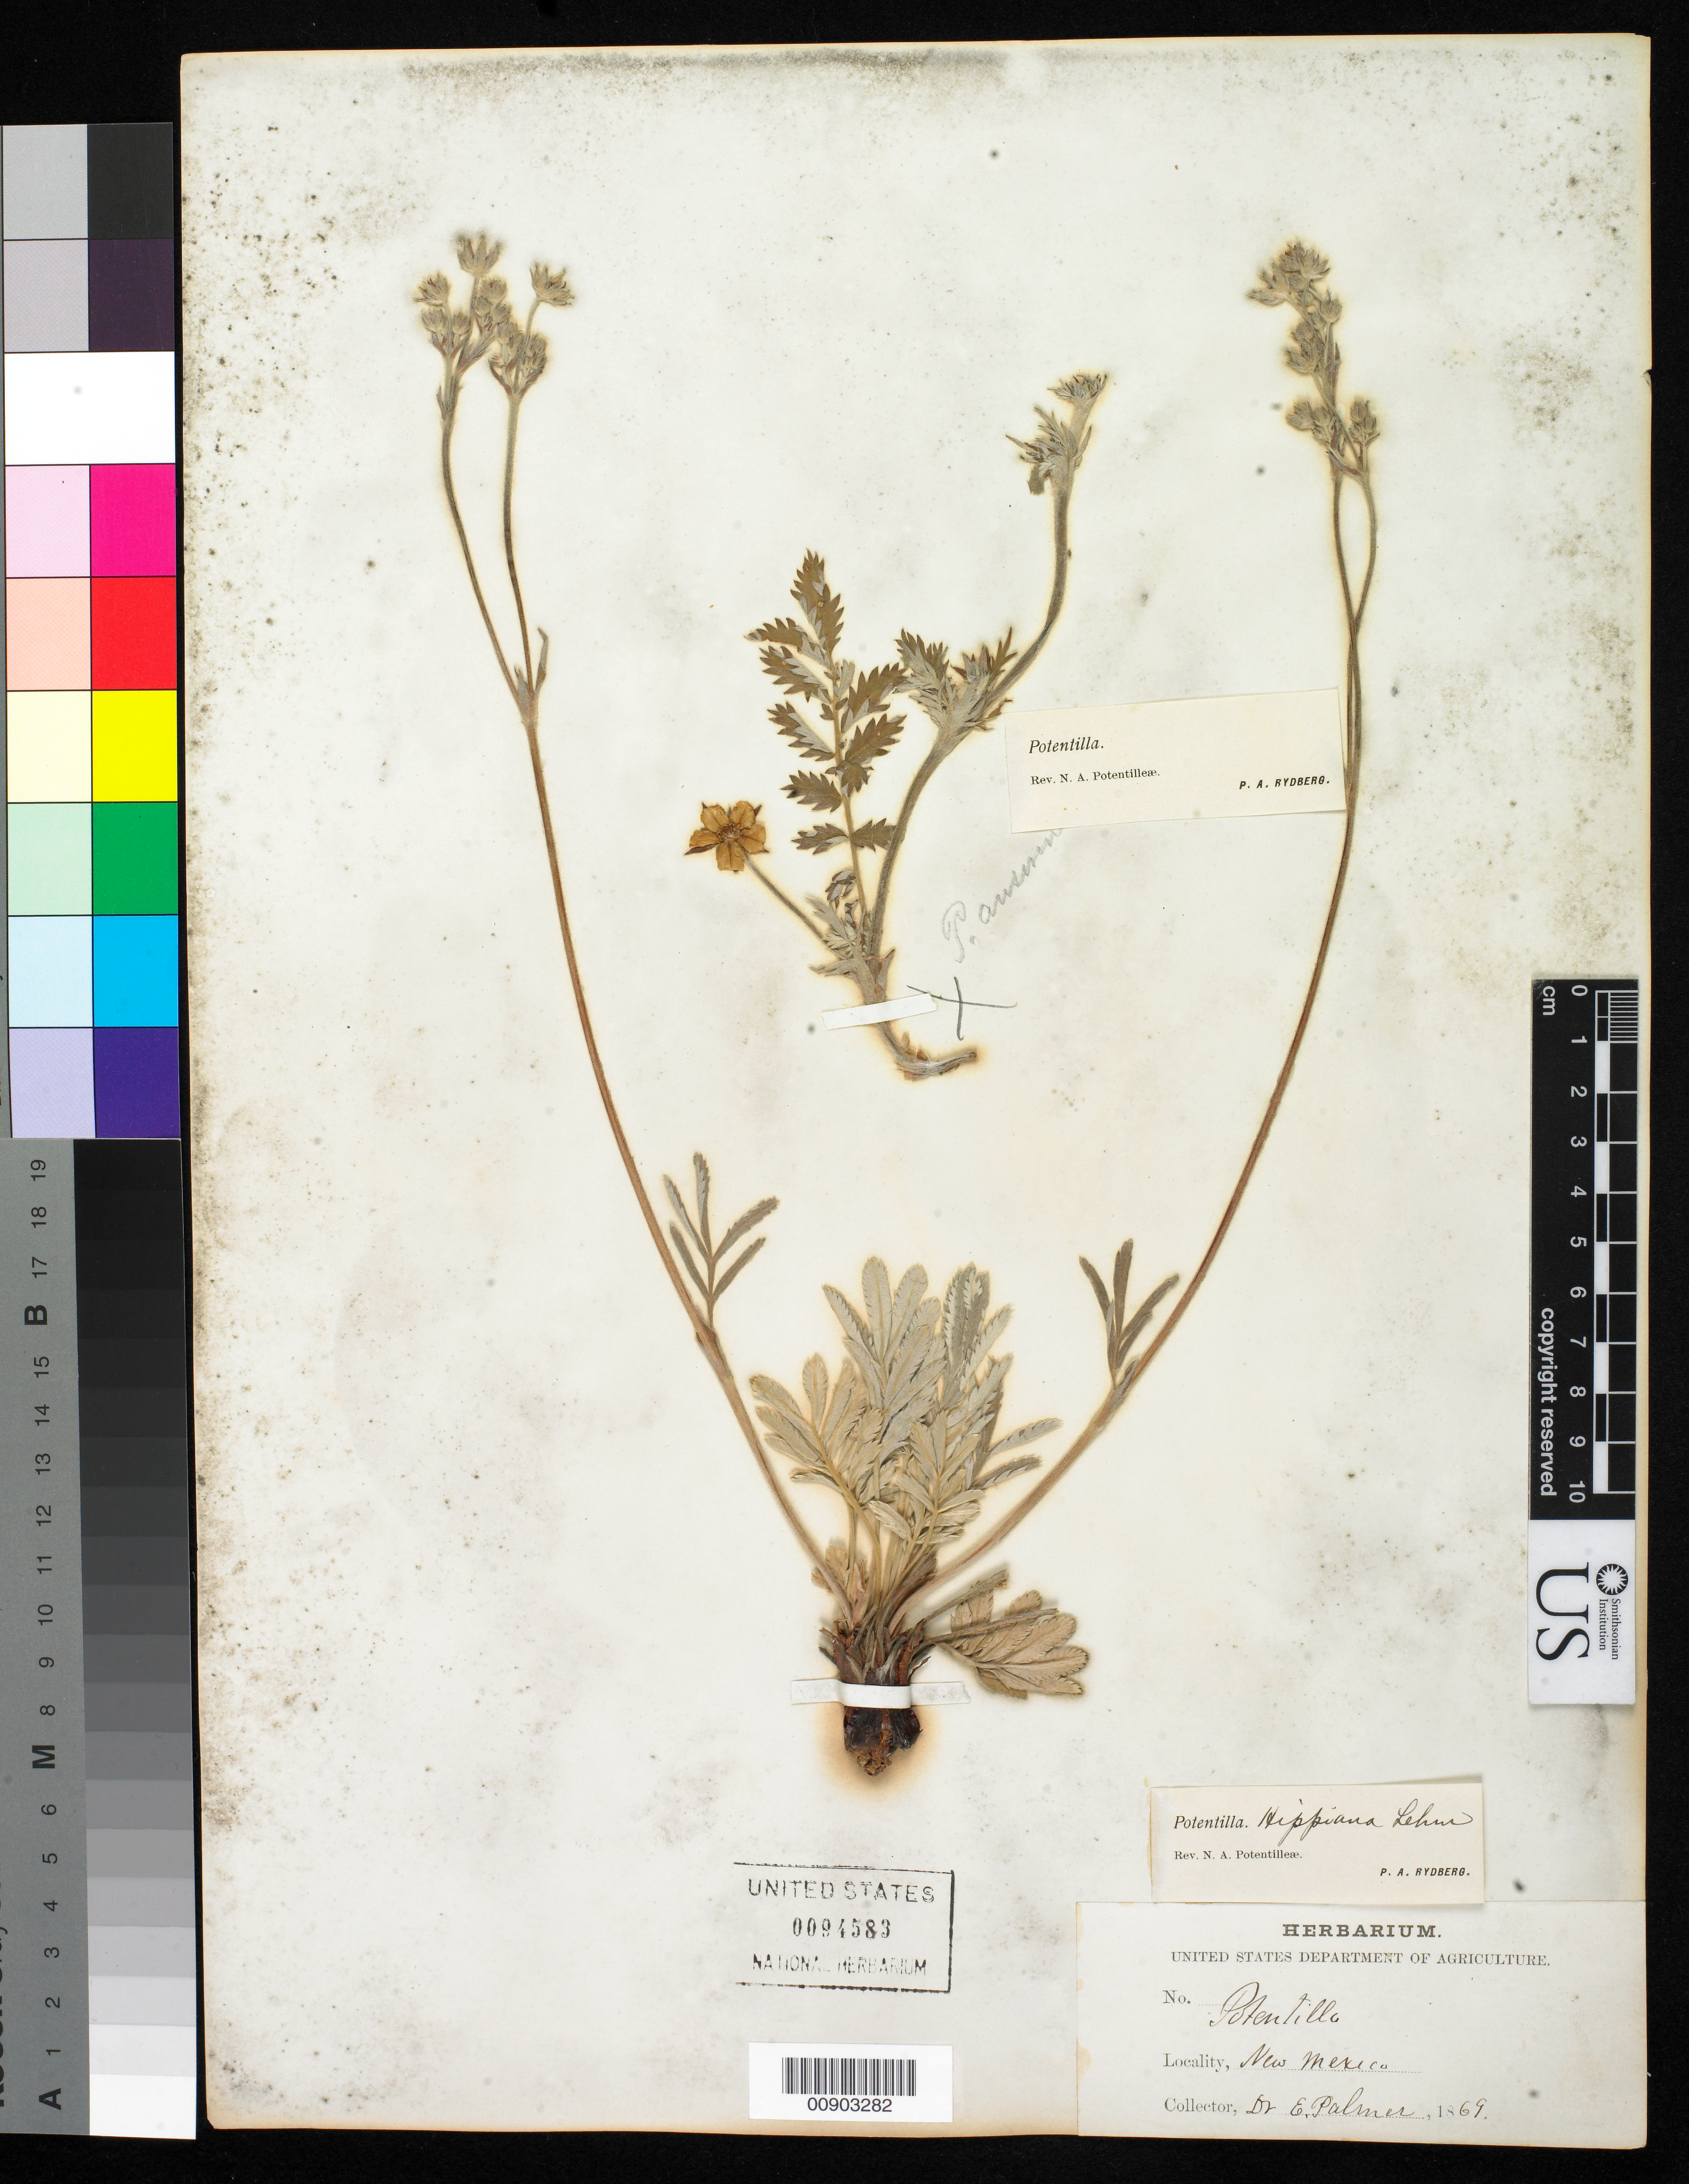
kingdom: Plantae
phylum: Tracheophyta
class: Magnoliopsida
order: Rosales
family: Rosaceae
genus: Potentilla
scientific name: Potentilla hippiana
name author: Lehm.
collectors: E. Palmer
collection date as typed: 1869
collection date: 1869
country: United States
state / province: New Mexico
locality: New Mexico.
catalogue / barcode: US 94583